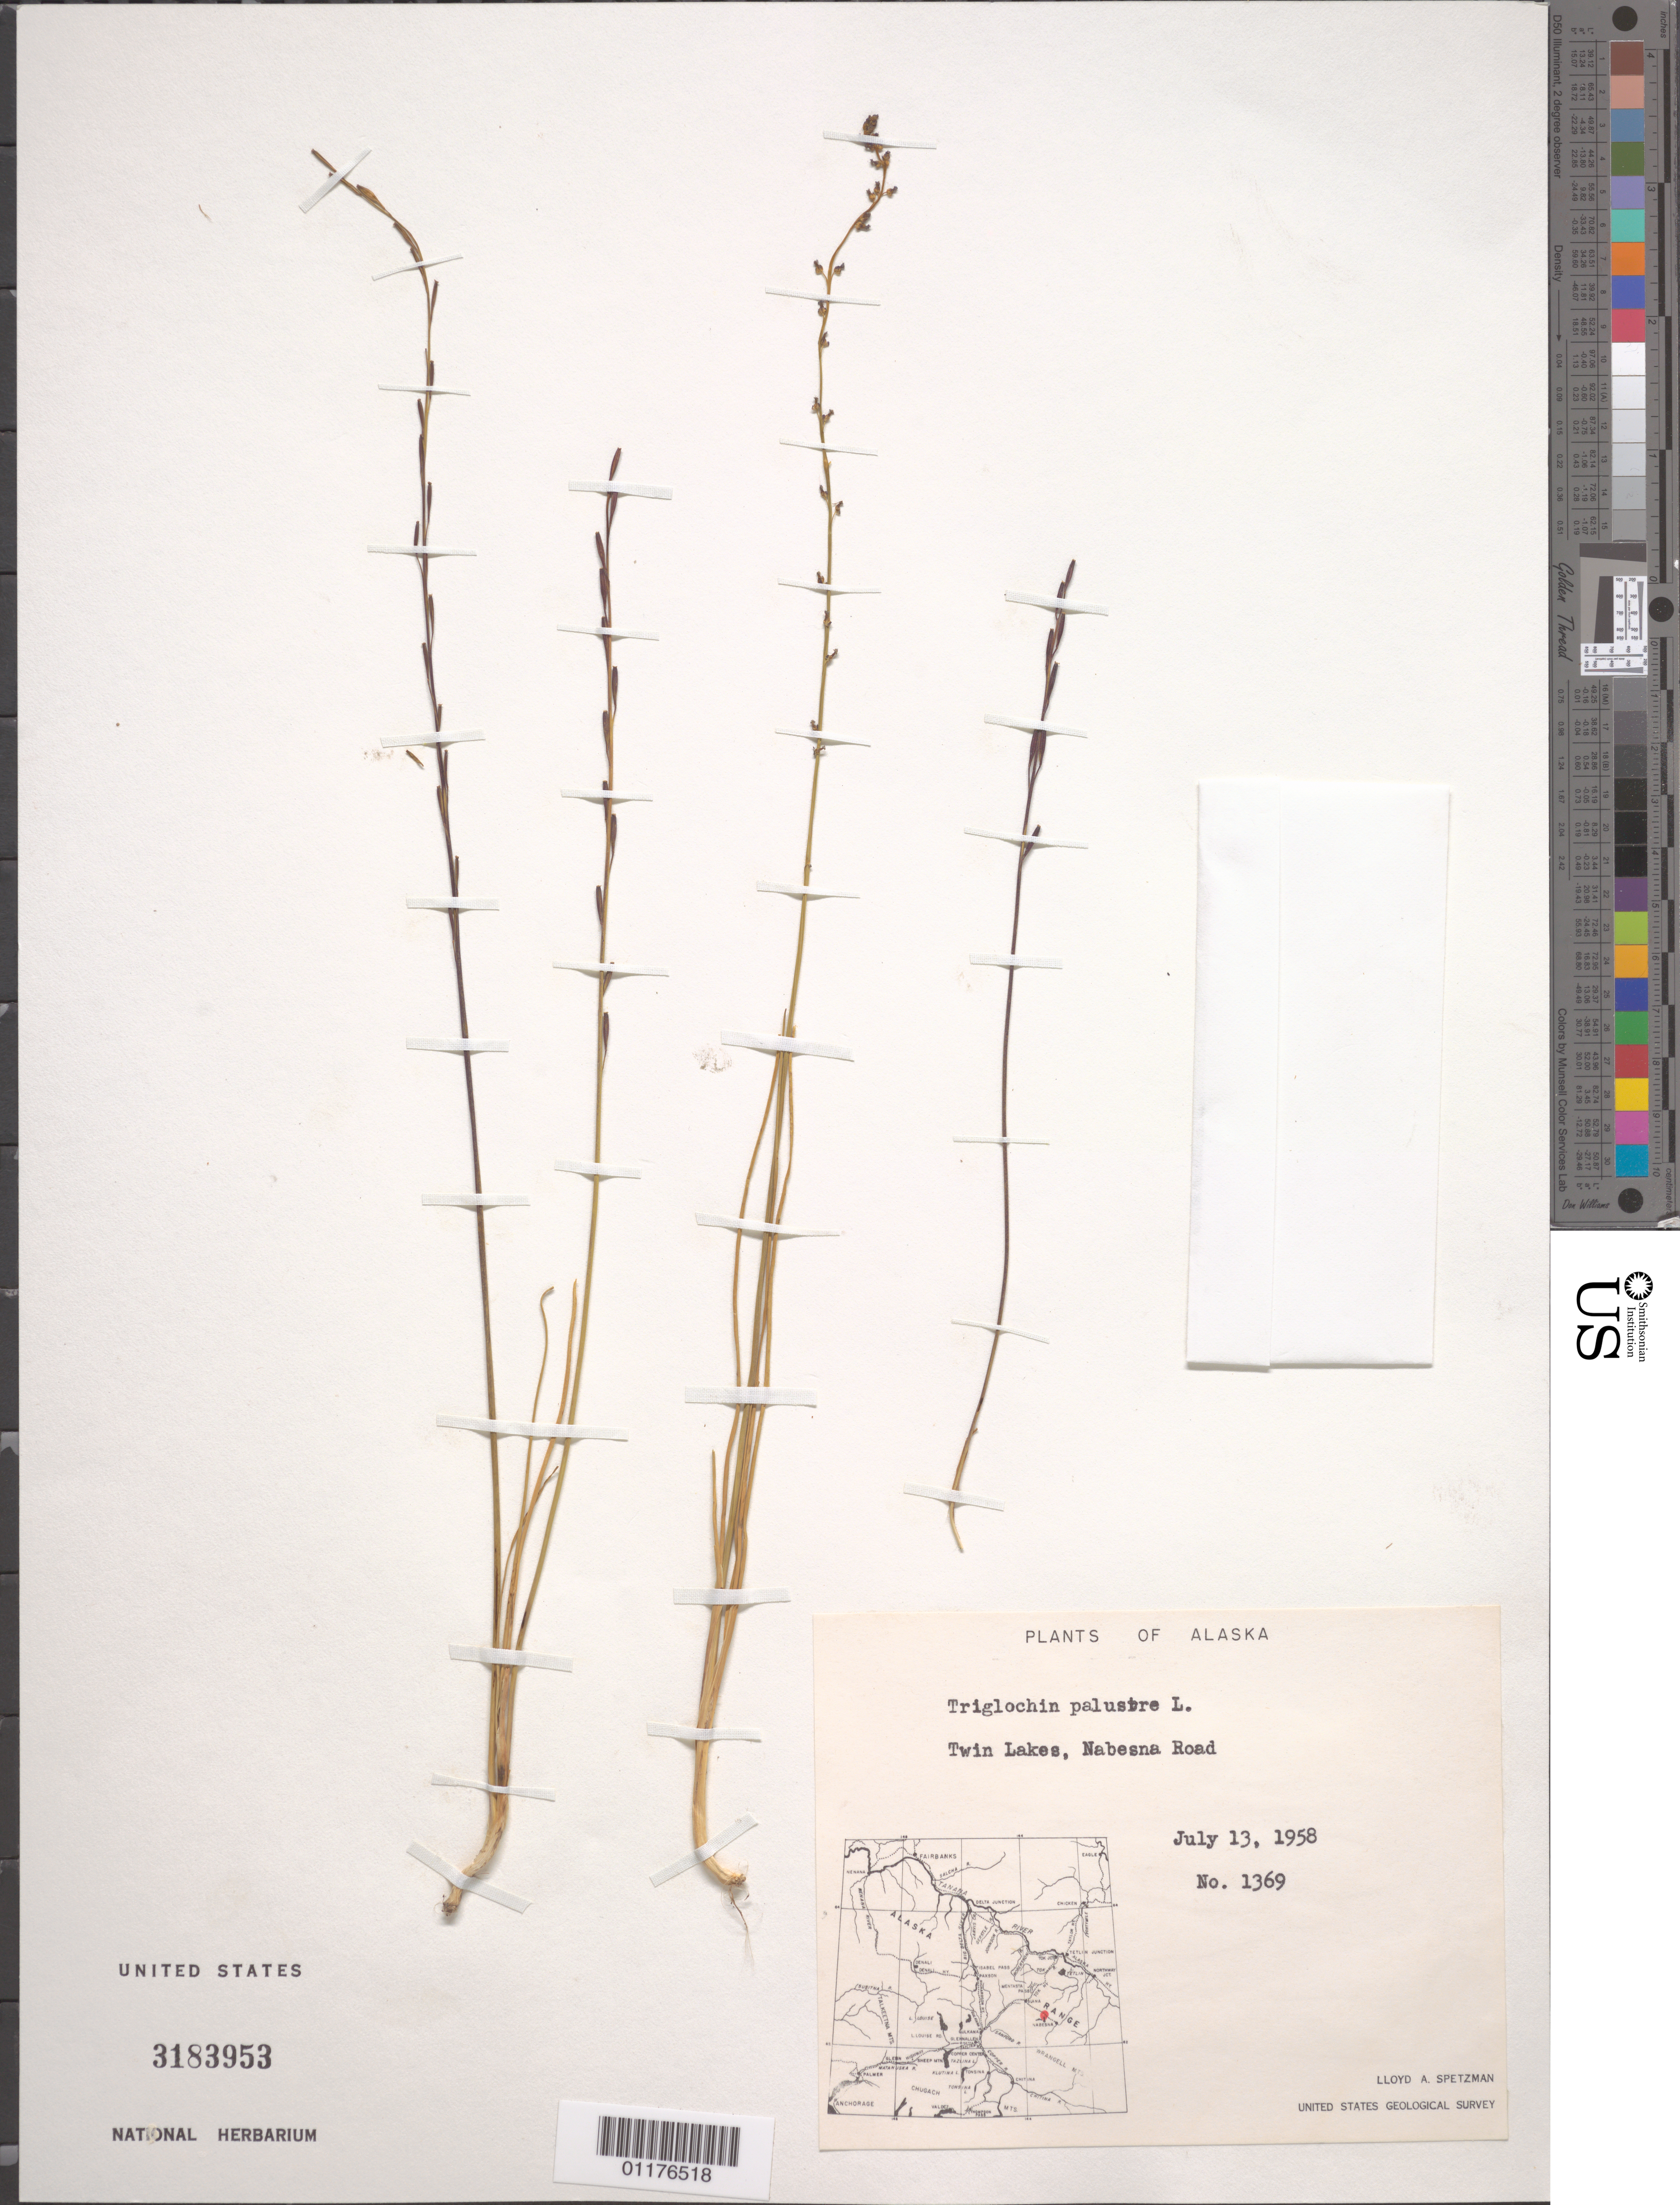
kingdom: Plantae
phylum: Tracheophyta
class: Liliopsida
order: Alismatales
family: Juncaginaceae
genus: Triglochin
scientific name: Triglochin palustris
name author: L.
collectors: L. Spetzman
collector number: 1369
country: United States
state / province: Alaska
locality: Twin Lakes, Nabesna Road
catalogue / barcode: US 3183953